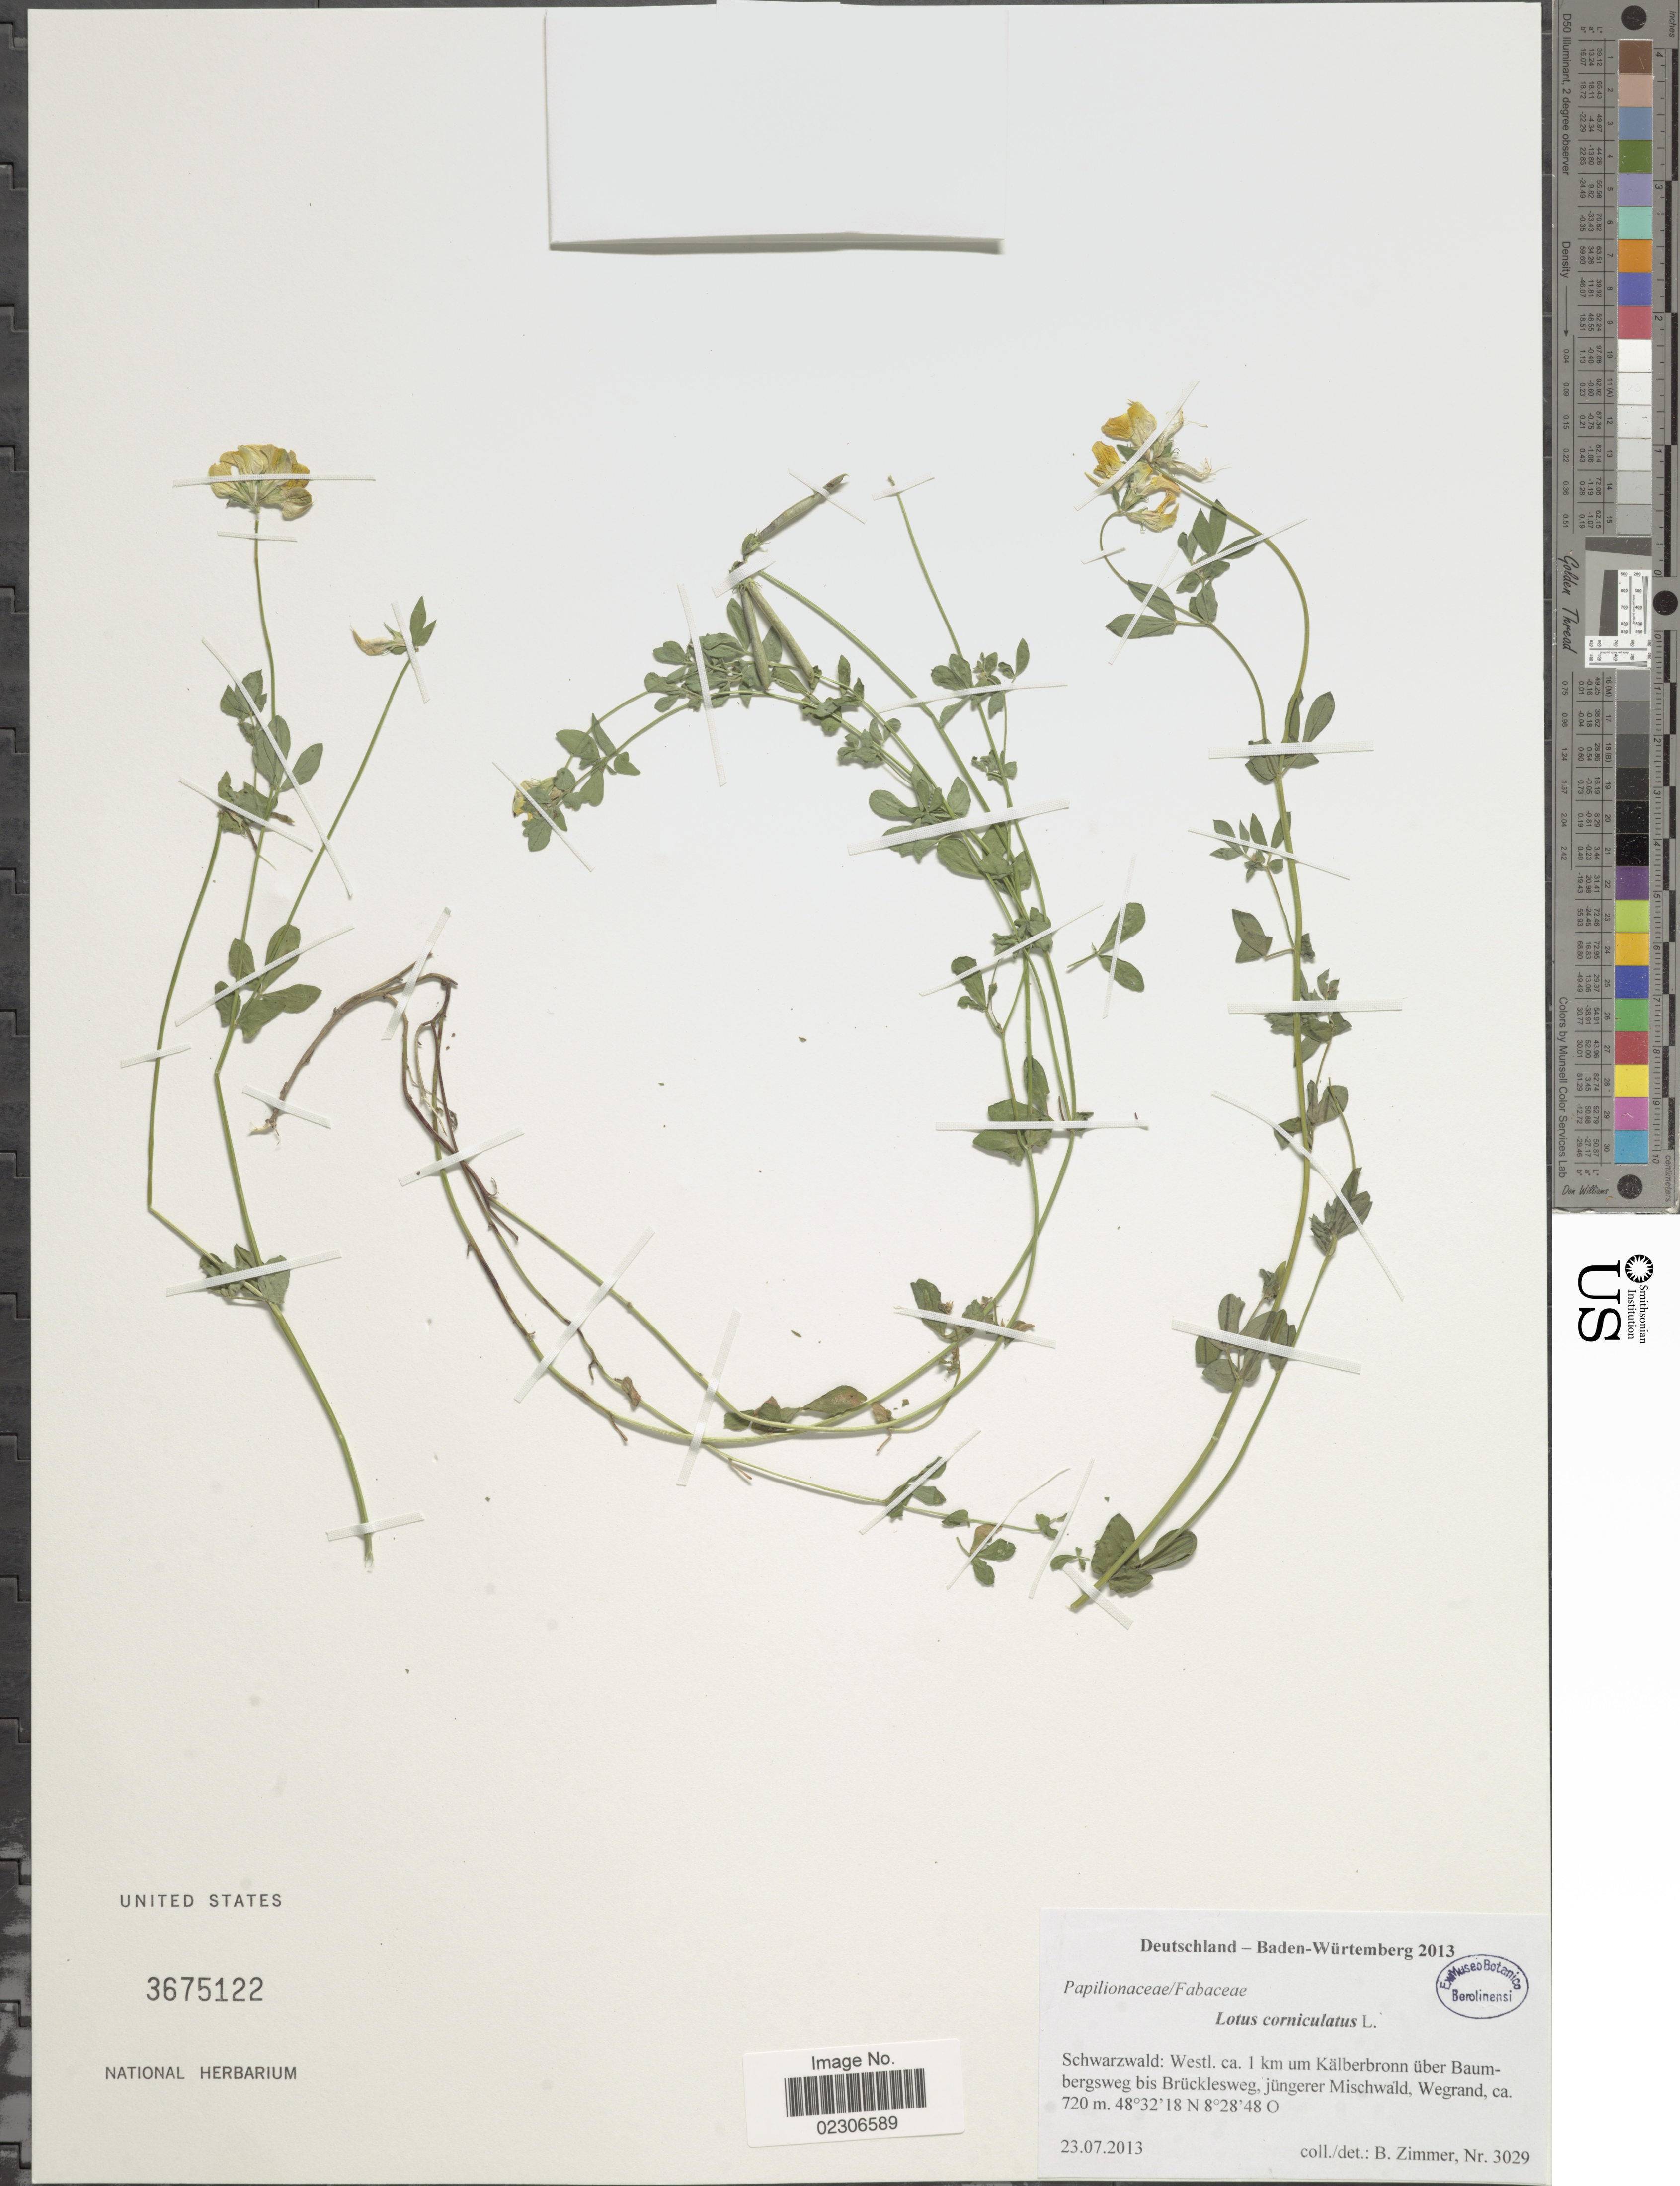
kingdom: Plantae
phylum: Tracheophyta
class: Magnoliopsida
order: Fabales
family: Fabaceae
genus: Lotus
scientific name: Lotus corniculatus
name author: L.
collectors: B. Zimmer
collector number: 3029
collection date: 2013-07-23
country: Germany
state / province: Baden-Württemberg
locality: Schwarzwald: Westl. ca. 1 km um Kälberbronn über Baumbergsweg bis Brücklesweg, jüngerer Mischwald, Wegrand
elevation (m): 720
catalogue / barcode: US 3675122